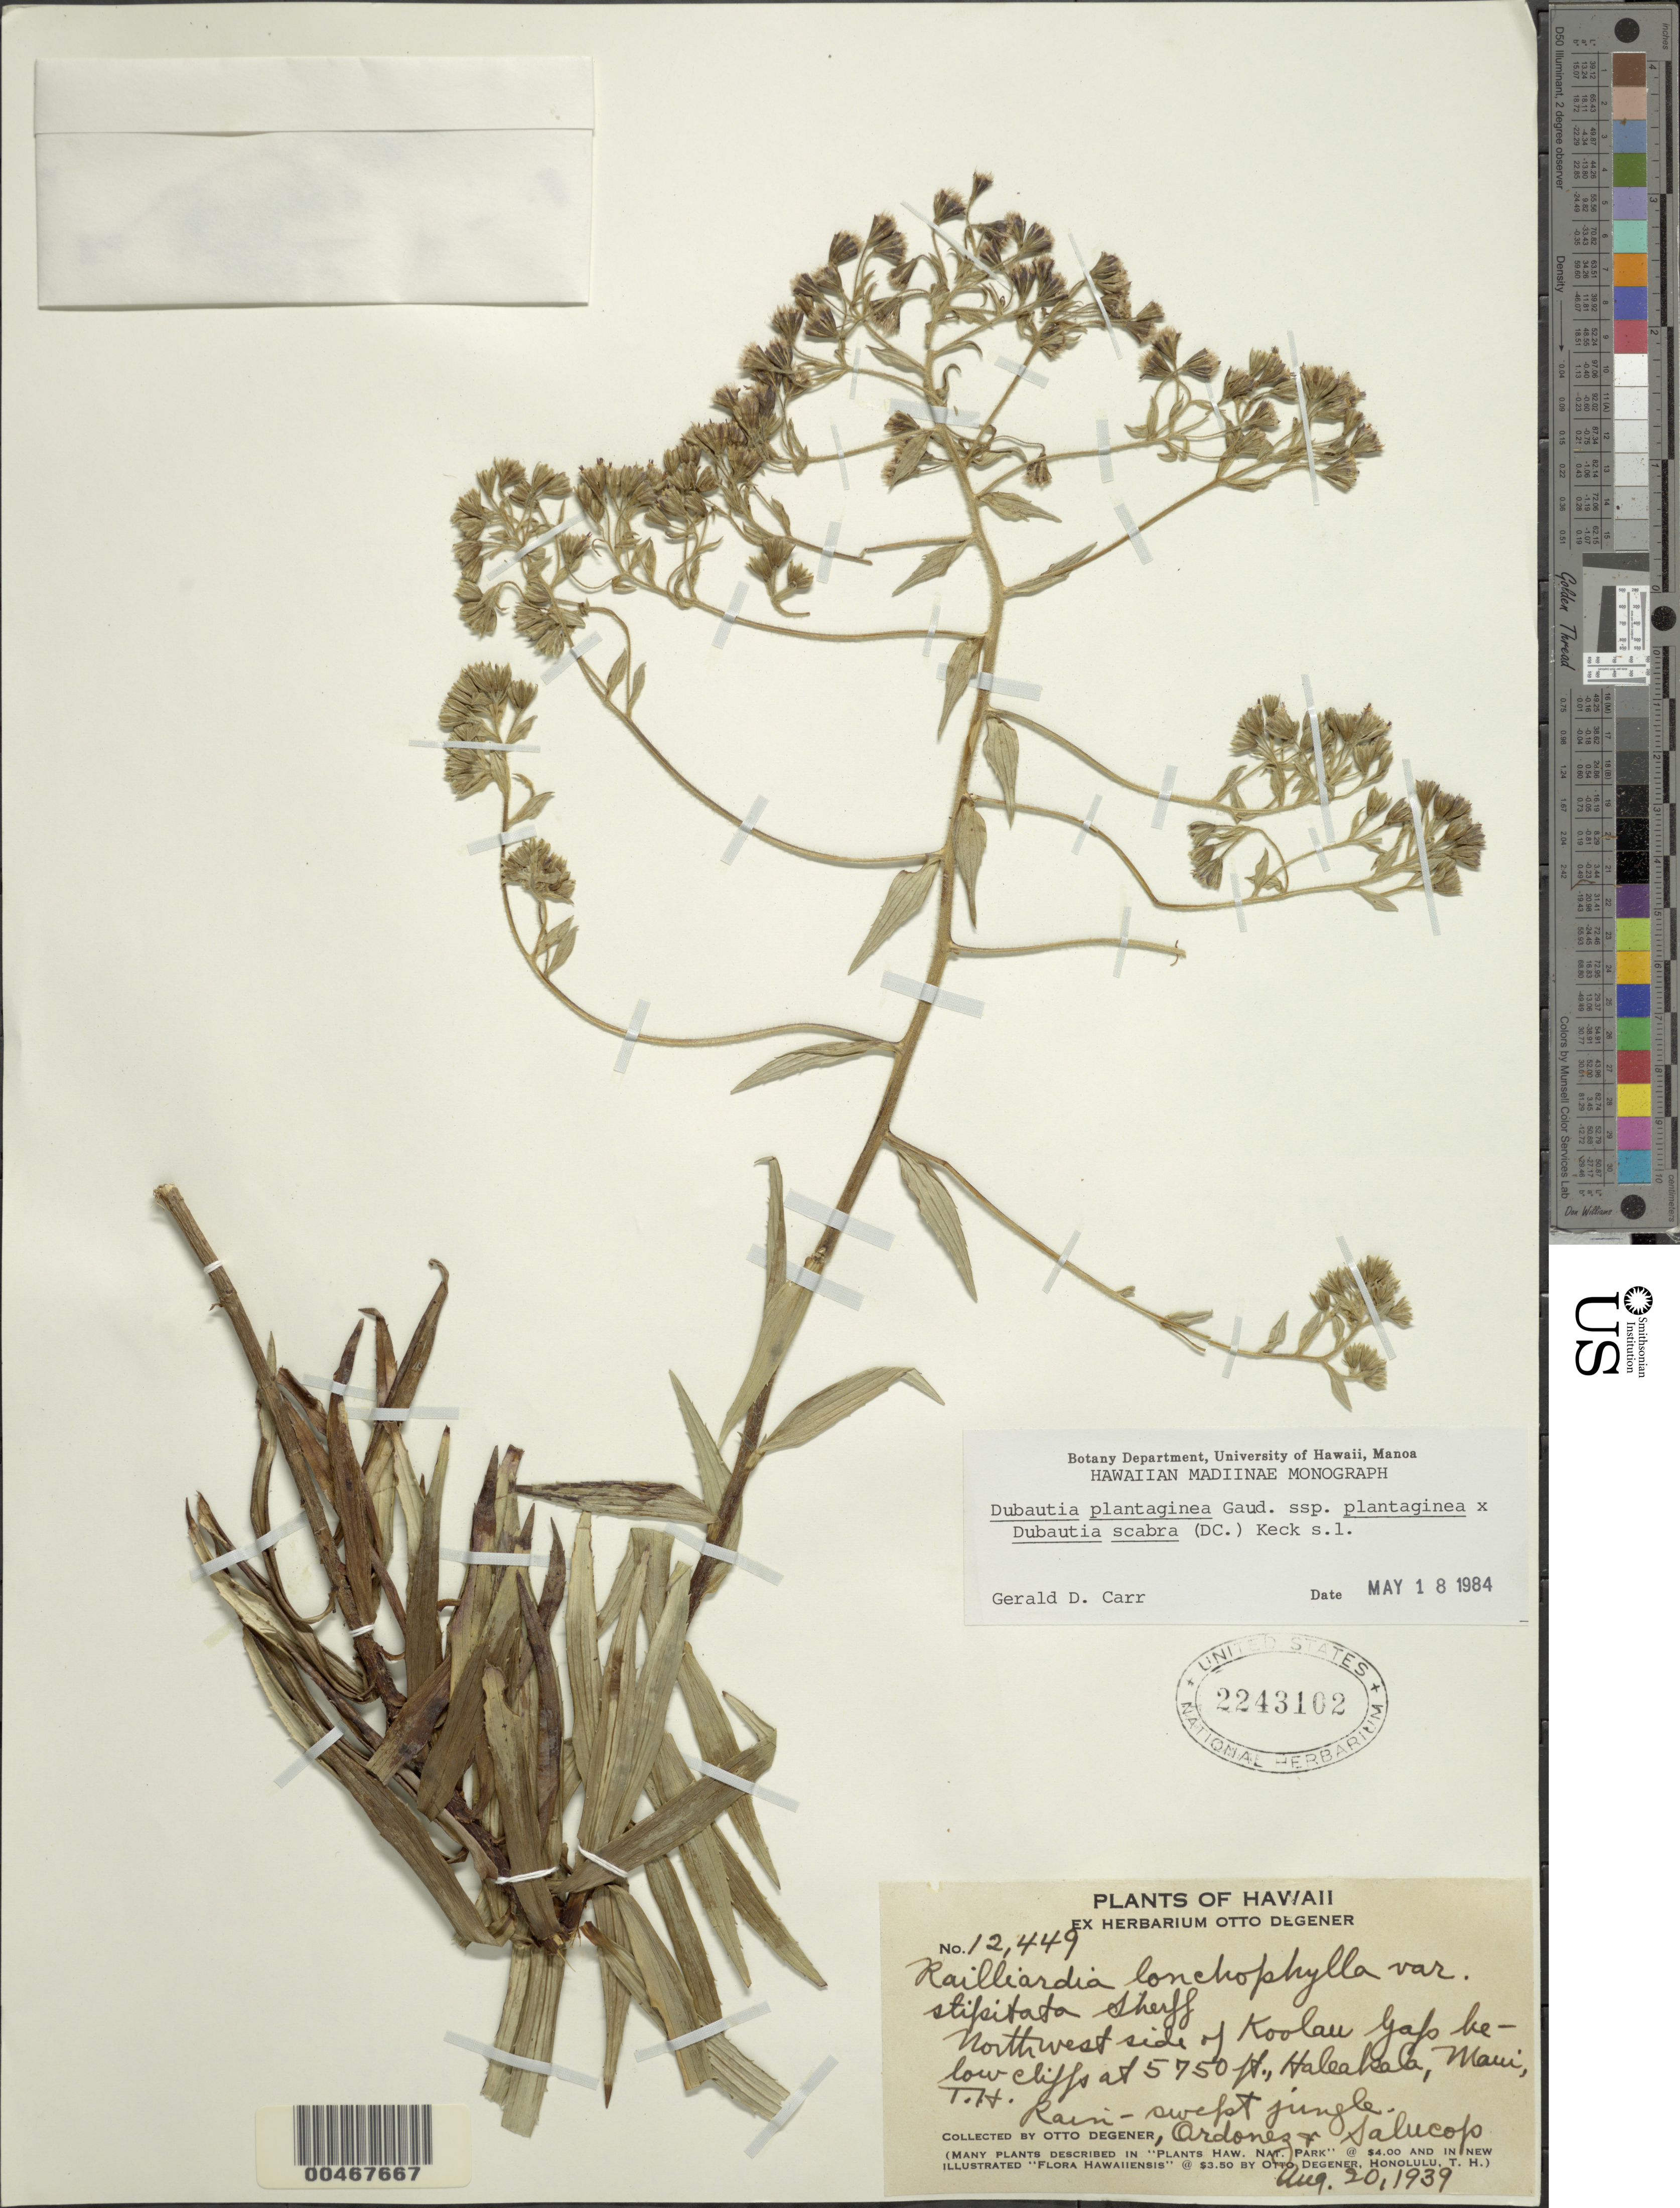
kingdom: Plantae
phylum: Tracheophyta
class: Magnoliopsida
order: Asterales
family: Asteraceae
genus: Dubautia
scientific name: Dubautia plantaginea subsp. plantaginea x D. scabra (DC.) D.D. Keck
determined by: Carr, G. D.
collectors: O. Degener, Ordonez & -- Salucop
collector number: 12449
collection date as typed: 20 Aug 1939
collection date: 1939-08-20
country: United States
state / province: Hawaii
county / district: Maui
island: Maui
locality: NW side of Koolau Gap below cliffs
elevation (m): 1753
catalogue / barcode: US 2243102